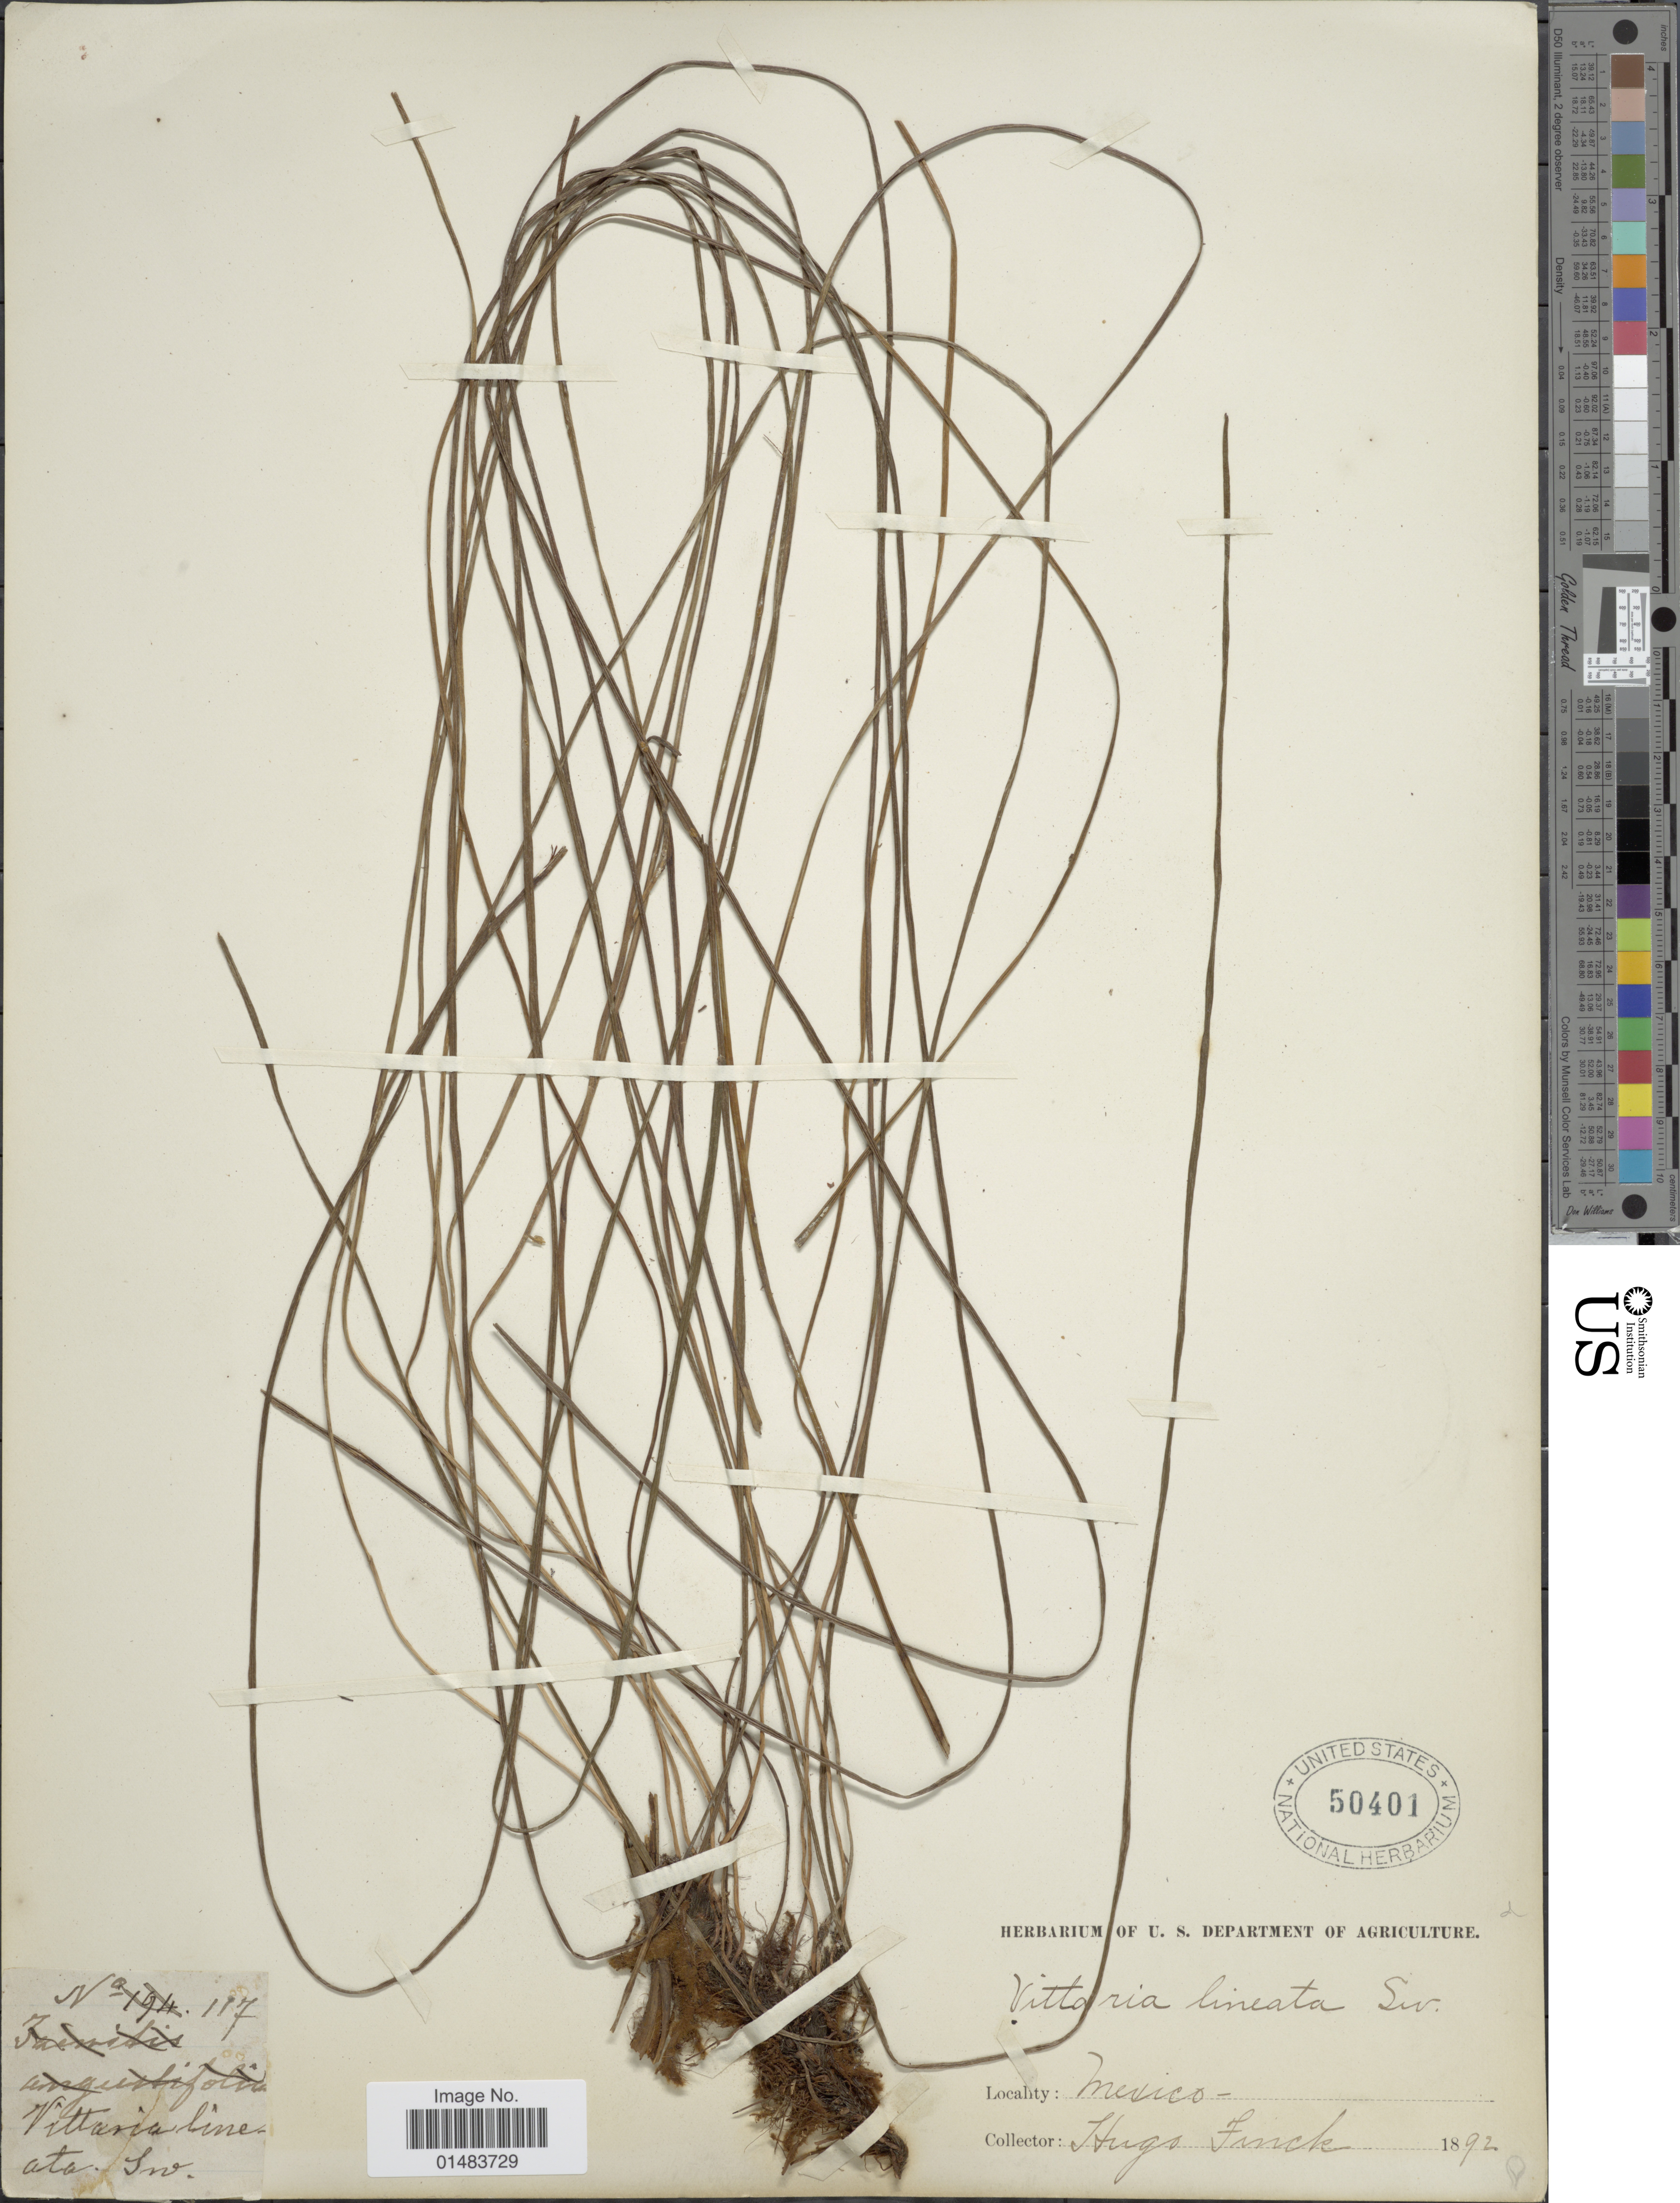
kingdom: Plantae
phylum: Tracheophyta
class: Polypodiopsida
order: Polypodiales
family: Pteridaceae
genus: Vittaria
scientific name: Vittaria lineata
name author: (L.) Sm.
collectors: H. Finck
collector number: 117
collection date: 1892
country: Mexico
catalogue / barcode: US 50401